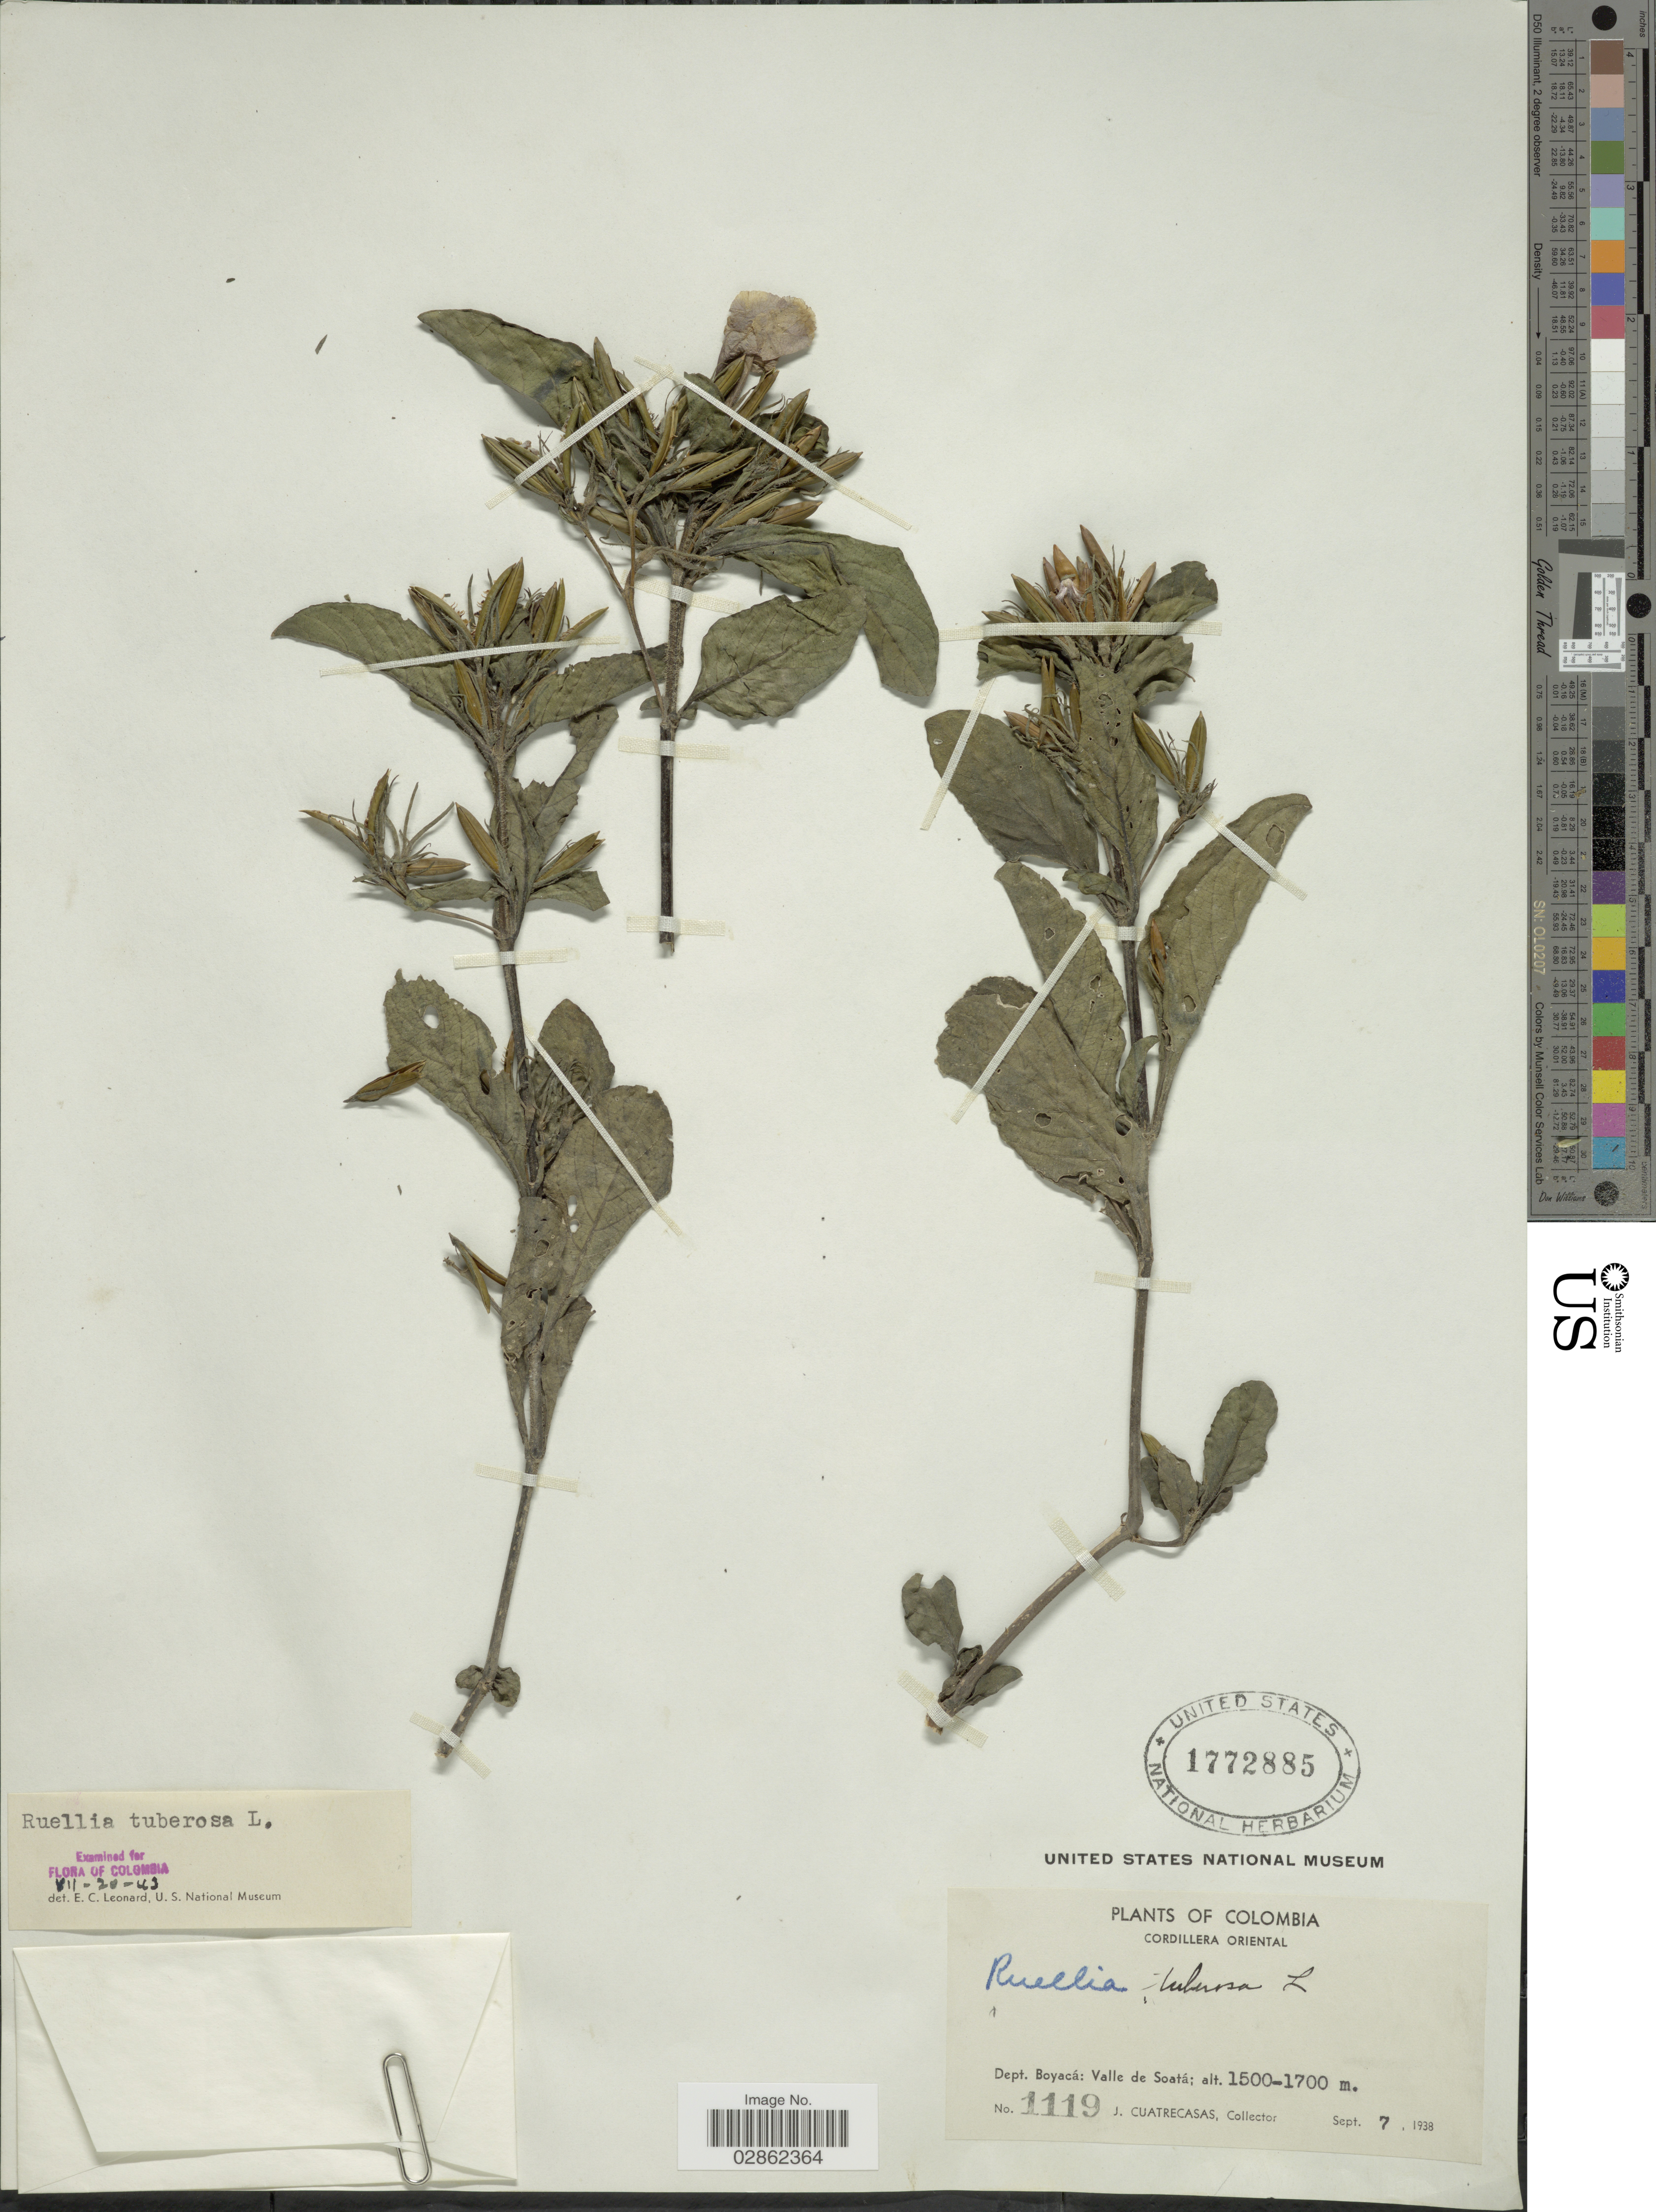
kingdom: Plantae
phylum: Tracheophyta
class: Magnoliopsida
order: Lamiales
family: Acanthaceae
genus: Ruellia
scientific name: Ruellia tuberosa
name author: L.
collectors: J. Cuatrecasas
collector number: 1119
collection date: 1938-09-07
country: Colombia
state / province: Boyacá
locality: Cordillera Oriental. Dept. Boyacá: Valle de Soatá.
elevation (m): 1500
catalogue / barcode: US 1772885